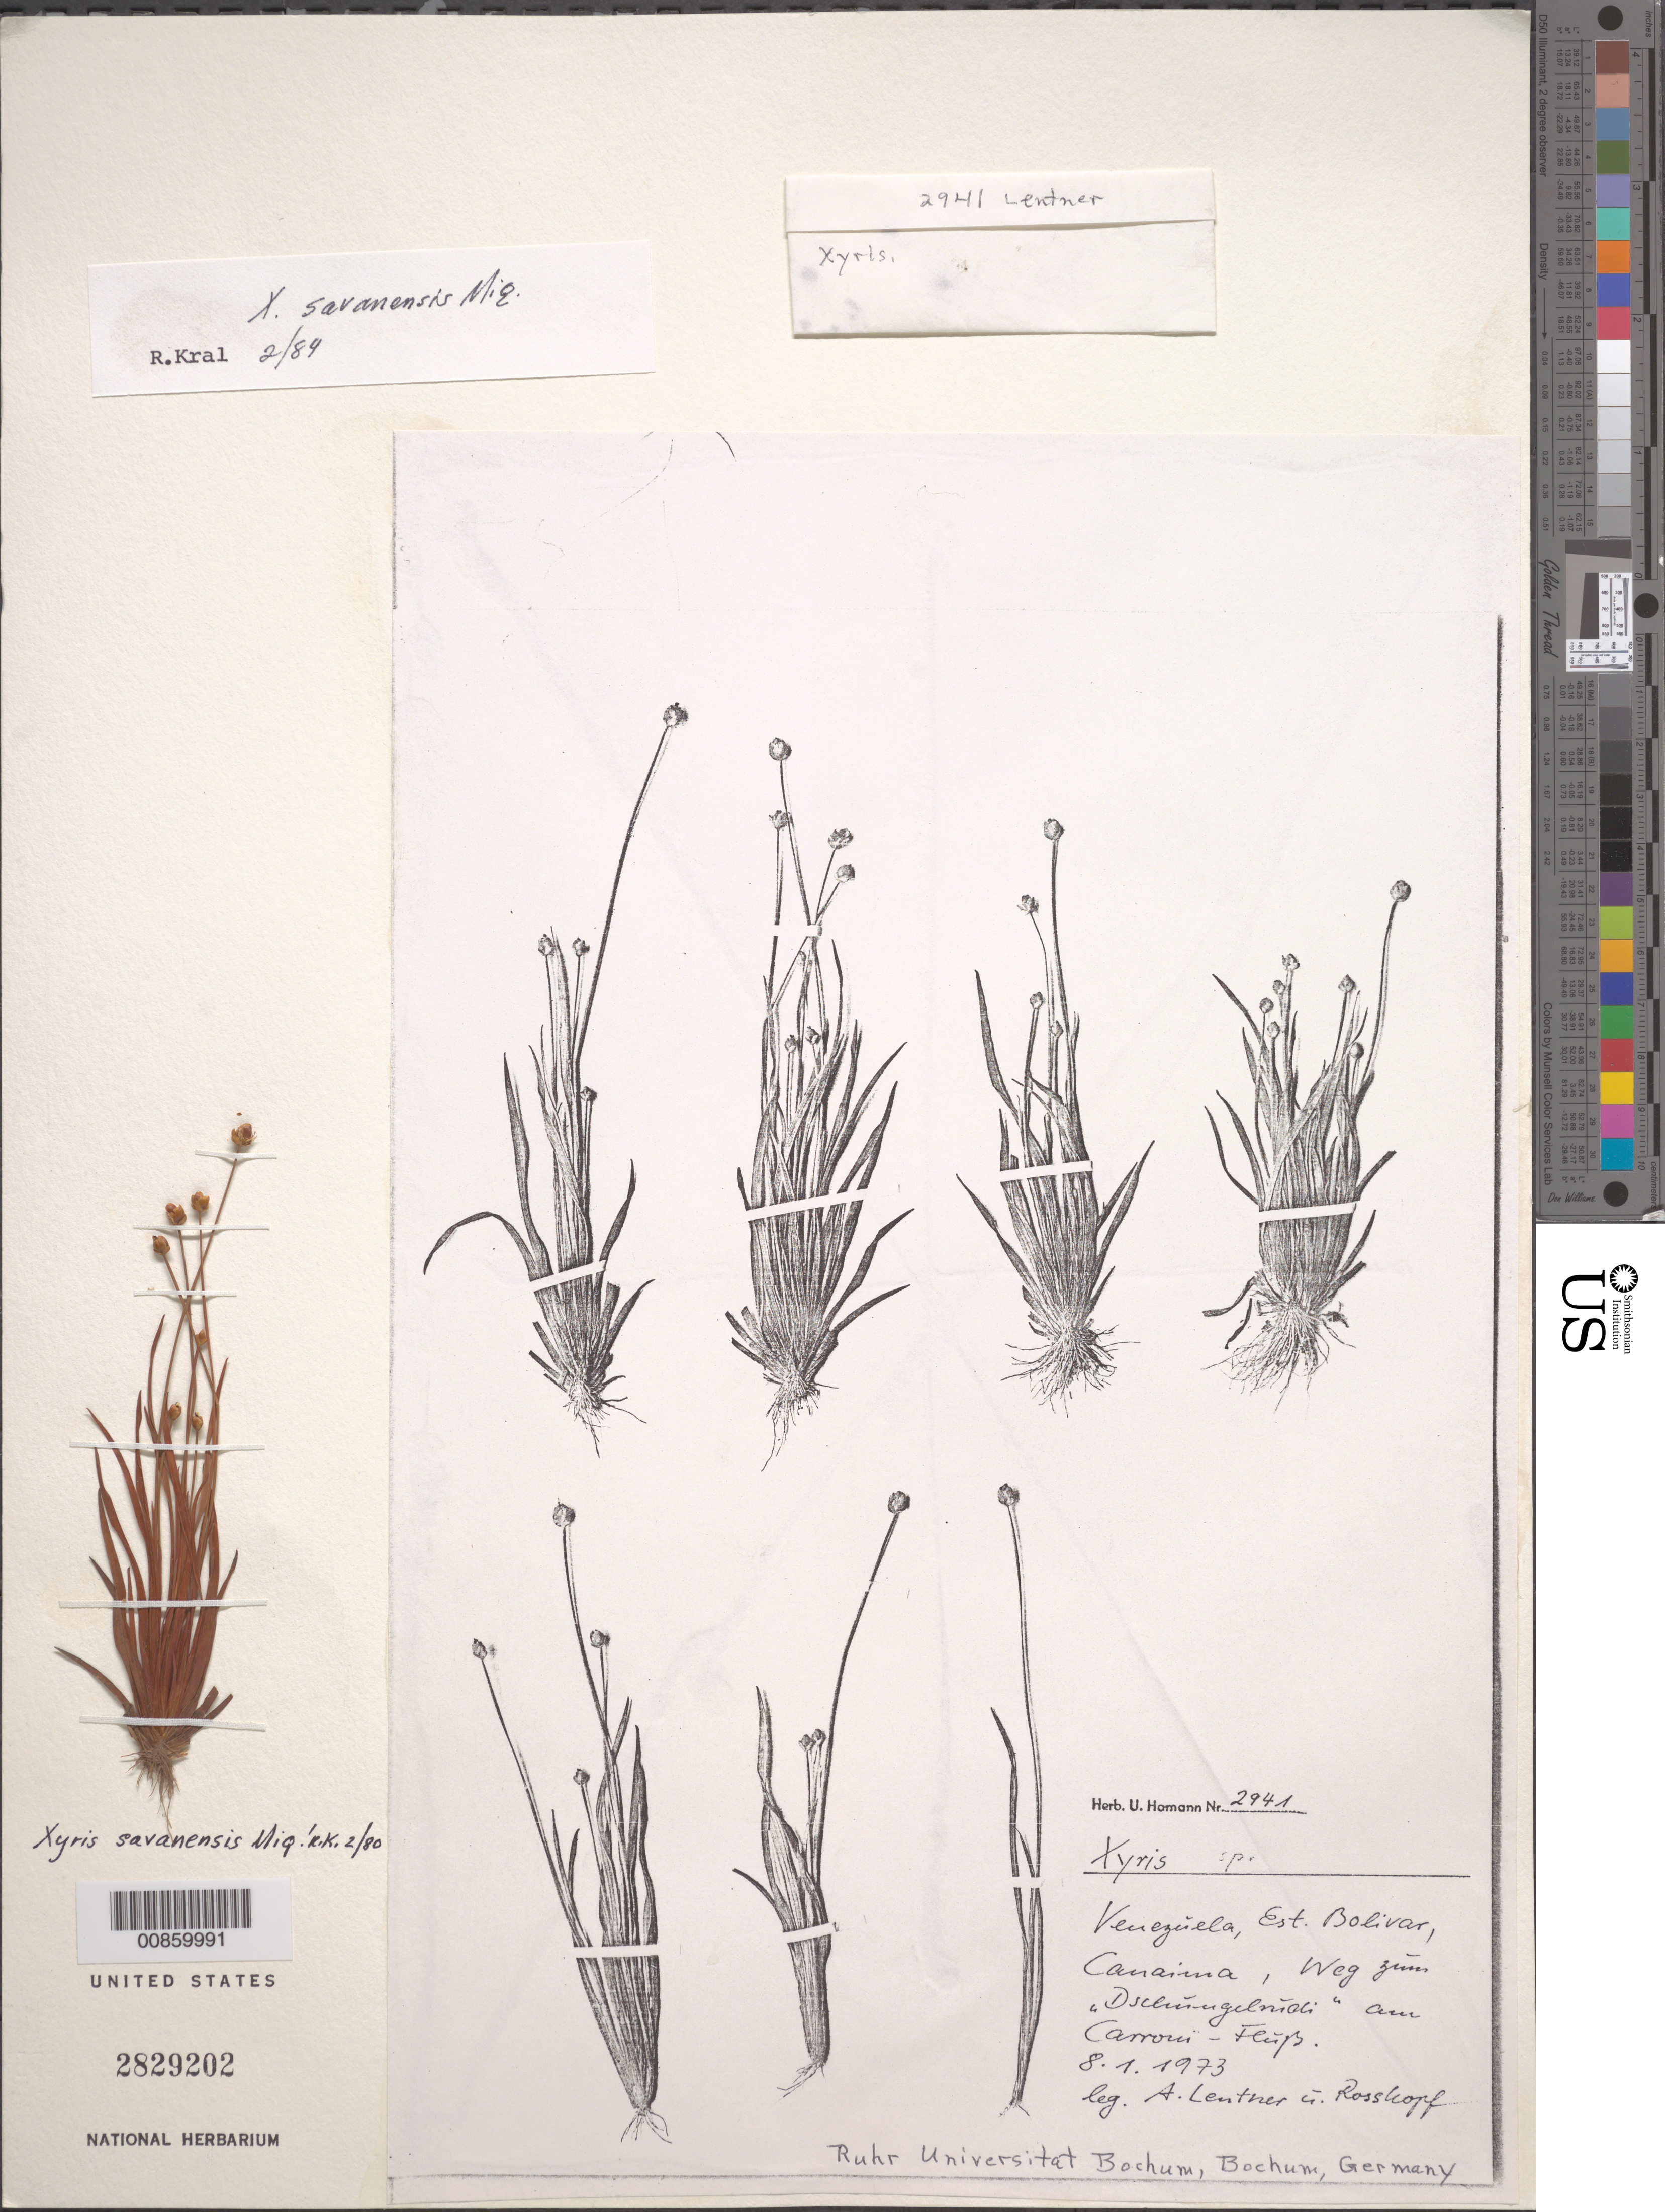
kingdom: Plantae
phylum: Tracheophyta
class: Liliopsida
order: Poales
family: Xyridaceae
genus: Xyris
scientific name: Xyris savanensis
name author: Miq.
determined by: Kral, Robert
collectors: A. Lentner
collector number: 2941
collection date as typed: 8-Jan-73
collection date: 1973-01-08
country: Venezuela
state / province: Bolívar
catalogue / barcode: US 2829202